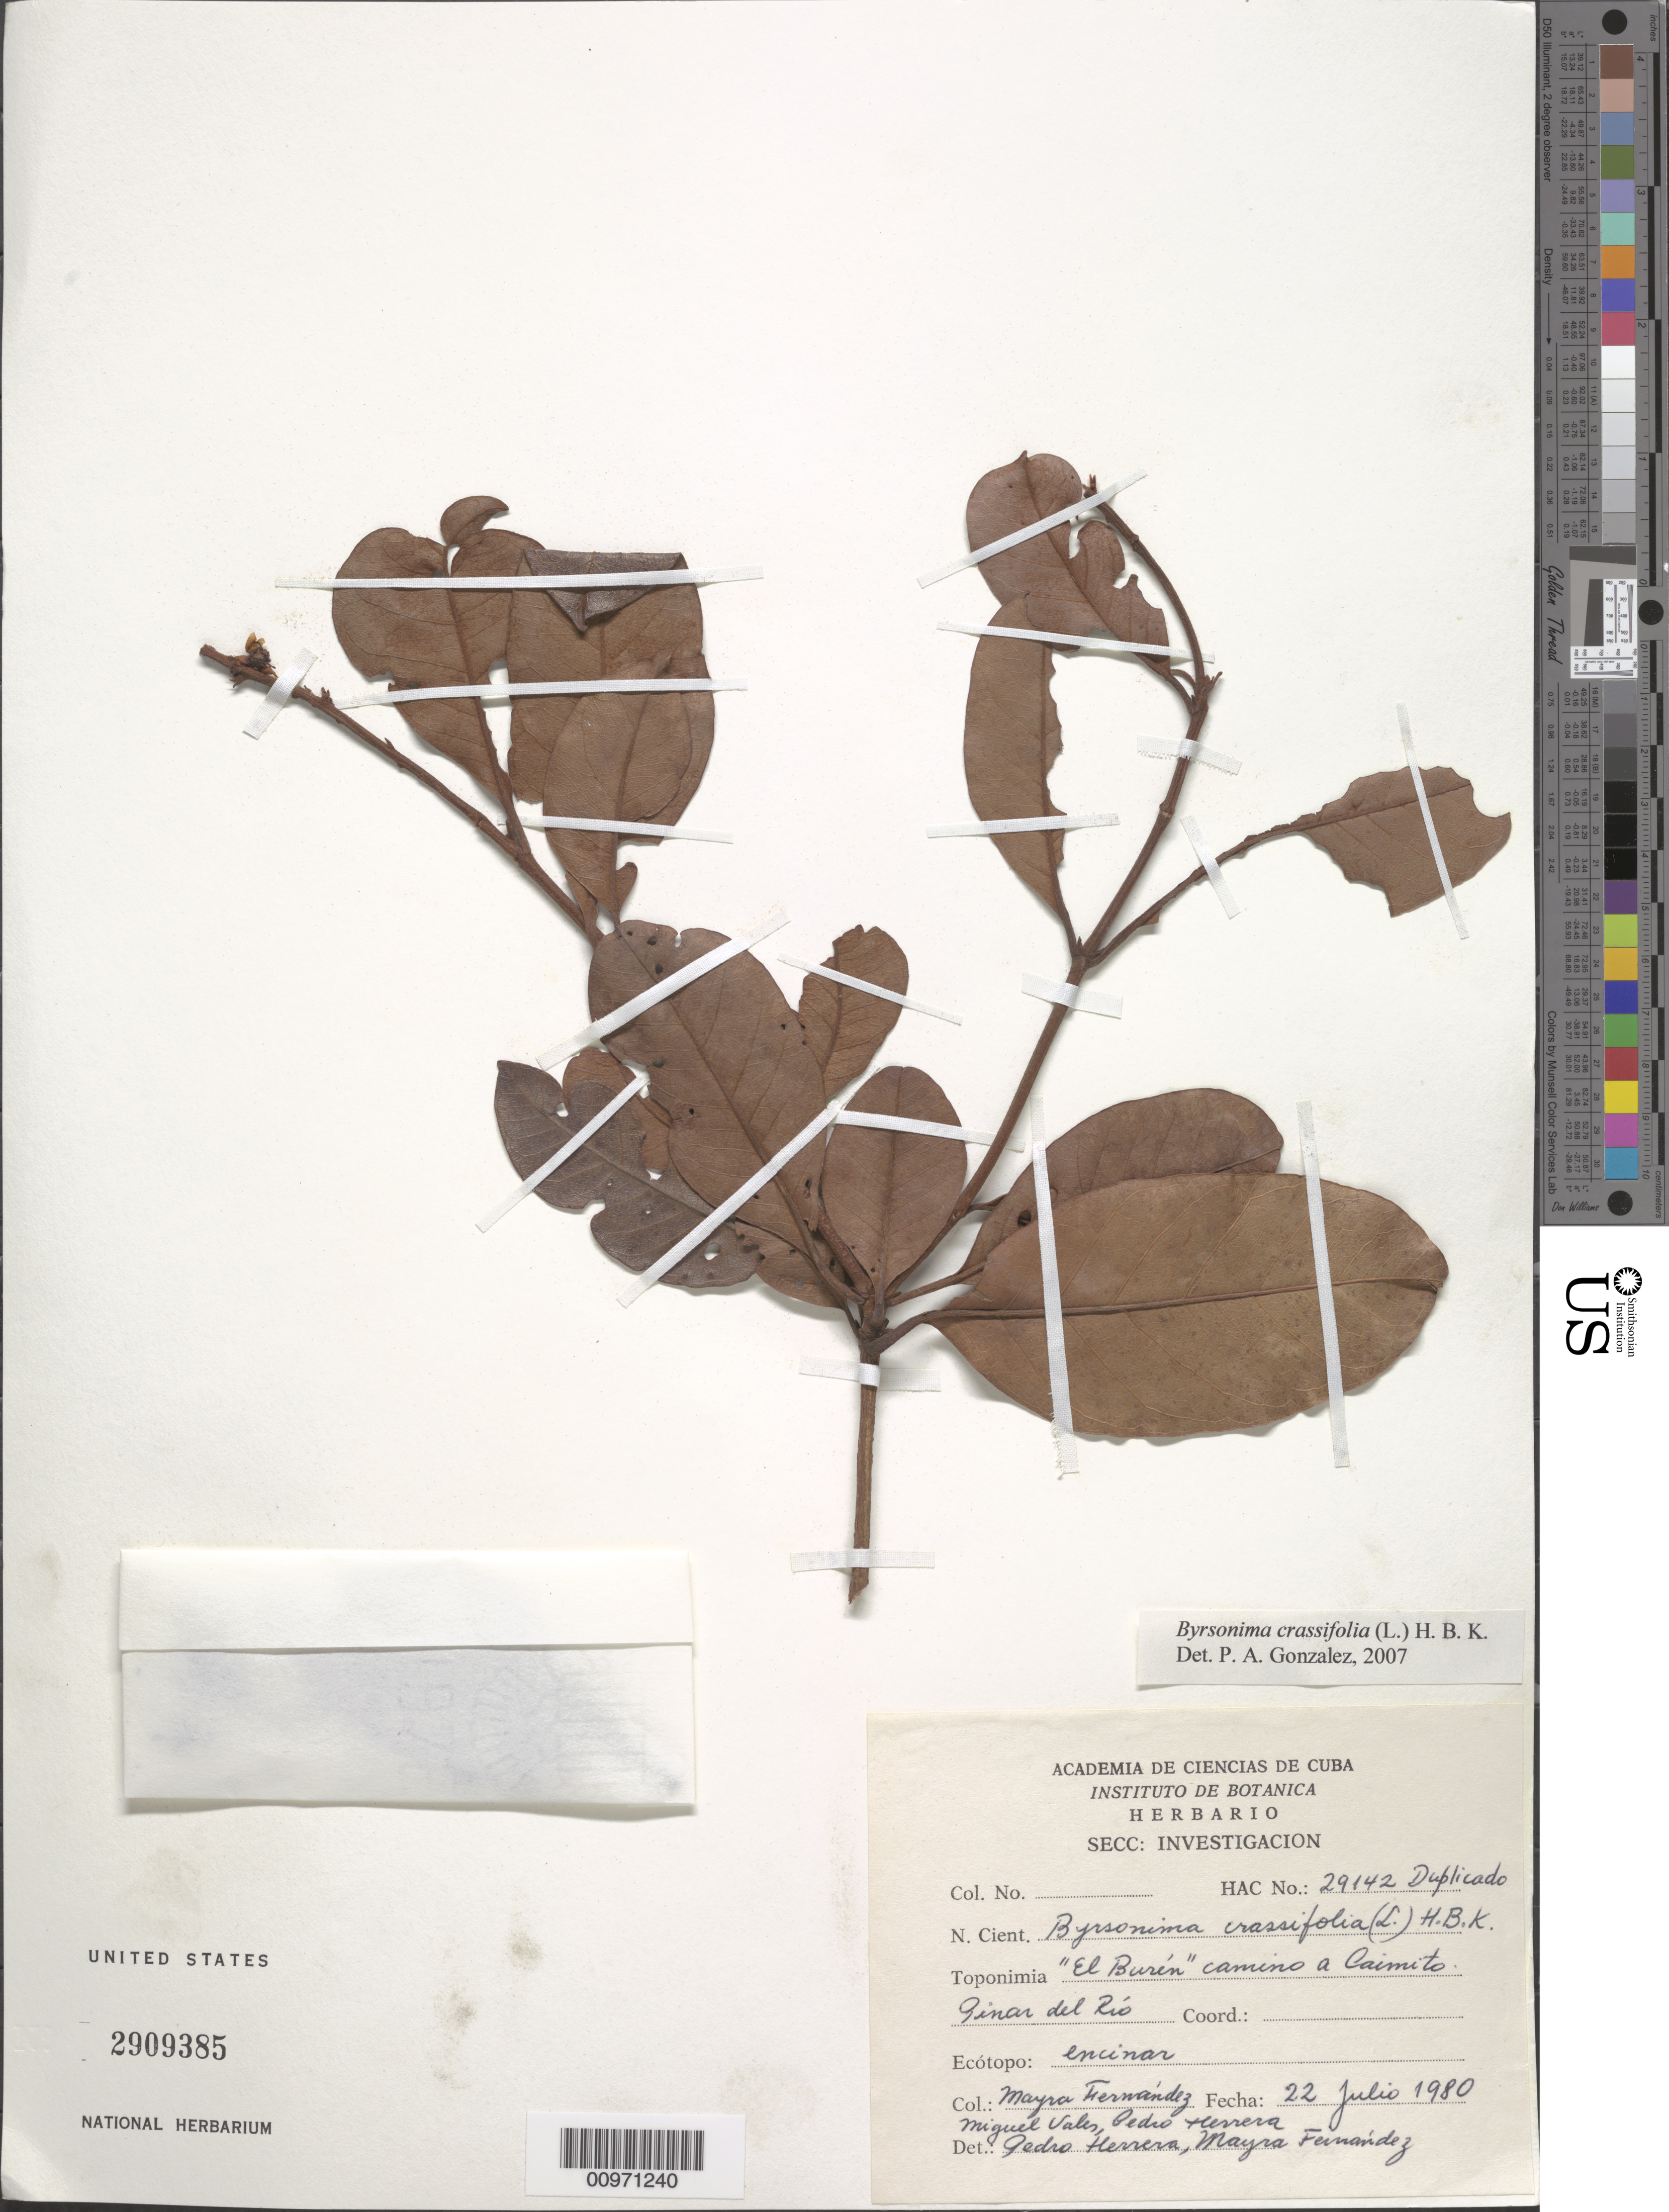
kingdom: Plantae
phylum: Tracheophyta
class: Magnoliopsida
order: Malpighiales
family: Malpighiaceae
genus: Byrsonima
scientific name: Byrsonima crassifolia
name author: (L.) Kunth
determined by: González, P. A.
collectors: M. Fernández, M. Vales & Herrera, P.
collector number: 29142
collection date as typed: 22 Jul 1980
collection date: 1980-07-22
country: Cuba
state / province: Pinar del Rio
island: Cuba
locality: "El Burén" camino a Caimito, Pinar del Río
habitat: Encinar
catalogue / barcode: US 2909385